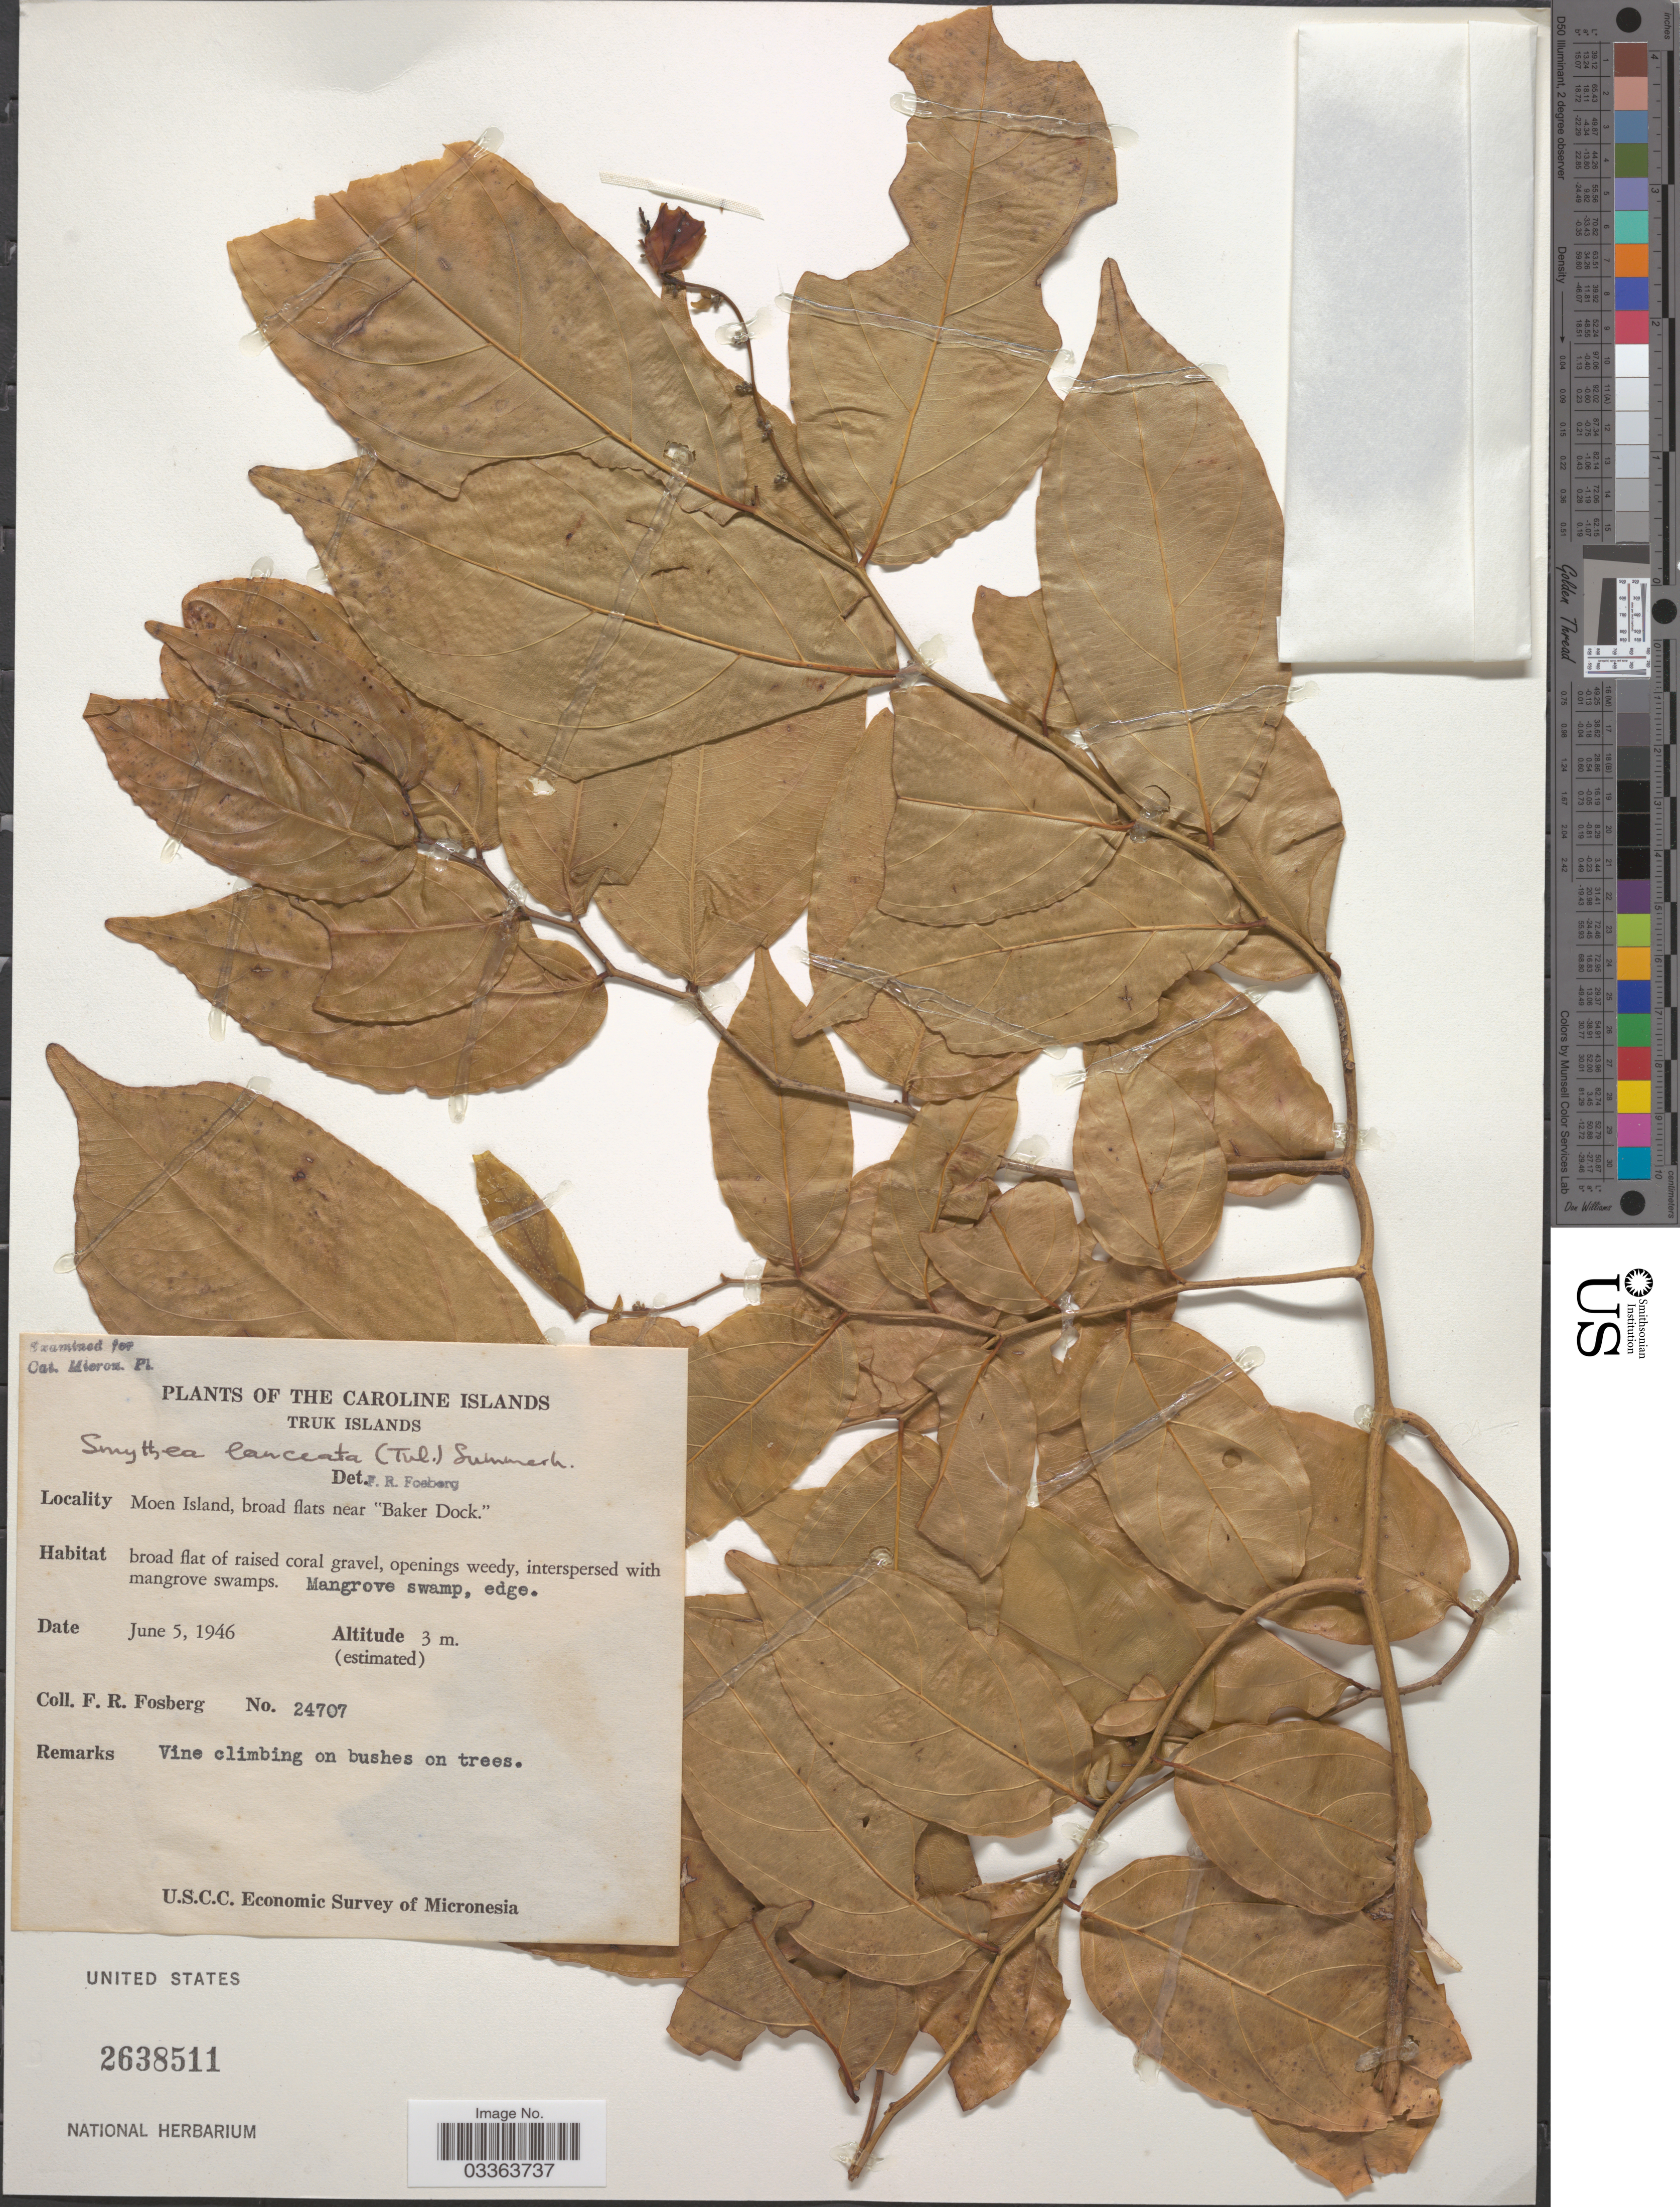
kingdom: Plantae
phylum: Tracheophyta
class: Magnoliopsida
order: Rosales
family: Rhamnaceae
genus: Smythea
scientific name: Smythea lanceata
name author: Summerh.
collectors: F. R. Fosberg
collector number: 24707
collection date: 1946-06-05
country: Micronesia, Federated States of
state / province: Truk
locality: The Caroline Islands. Truk Islands. Moen Island, broad flats near "Baker Dock".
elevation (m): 3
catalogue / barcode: US 2638511